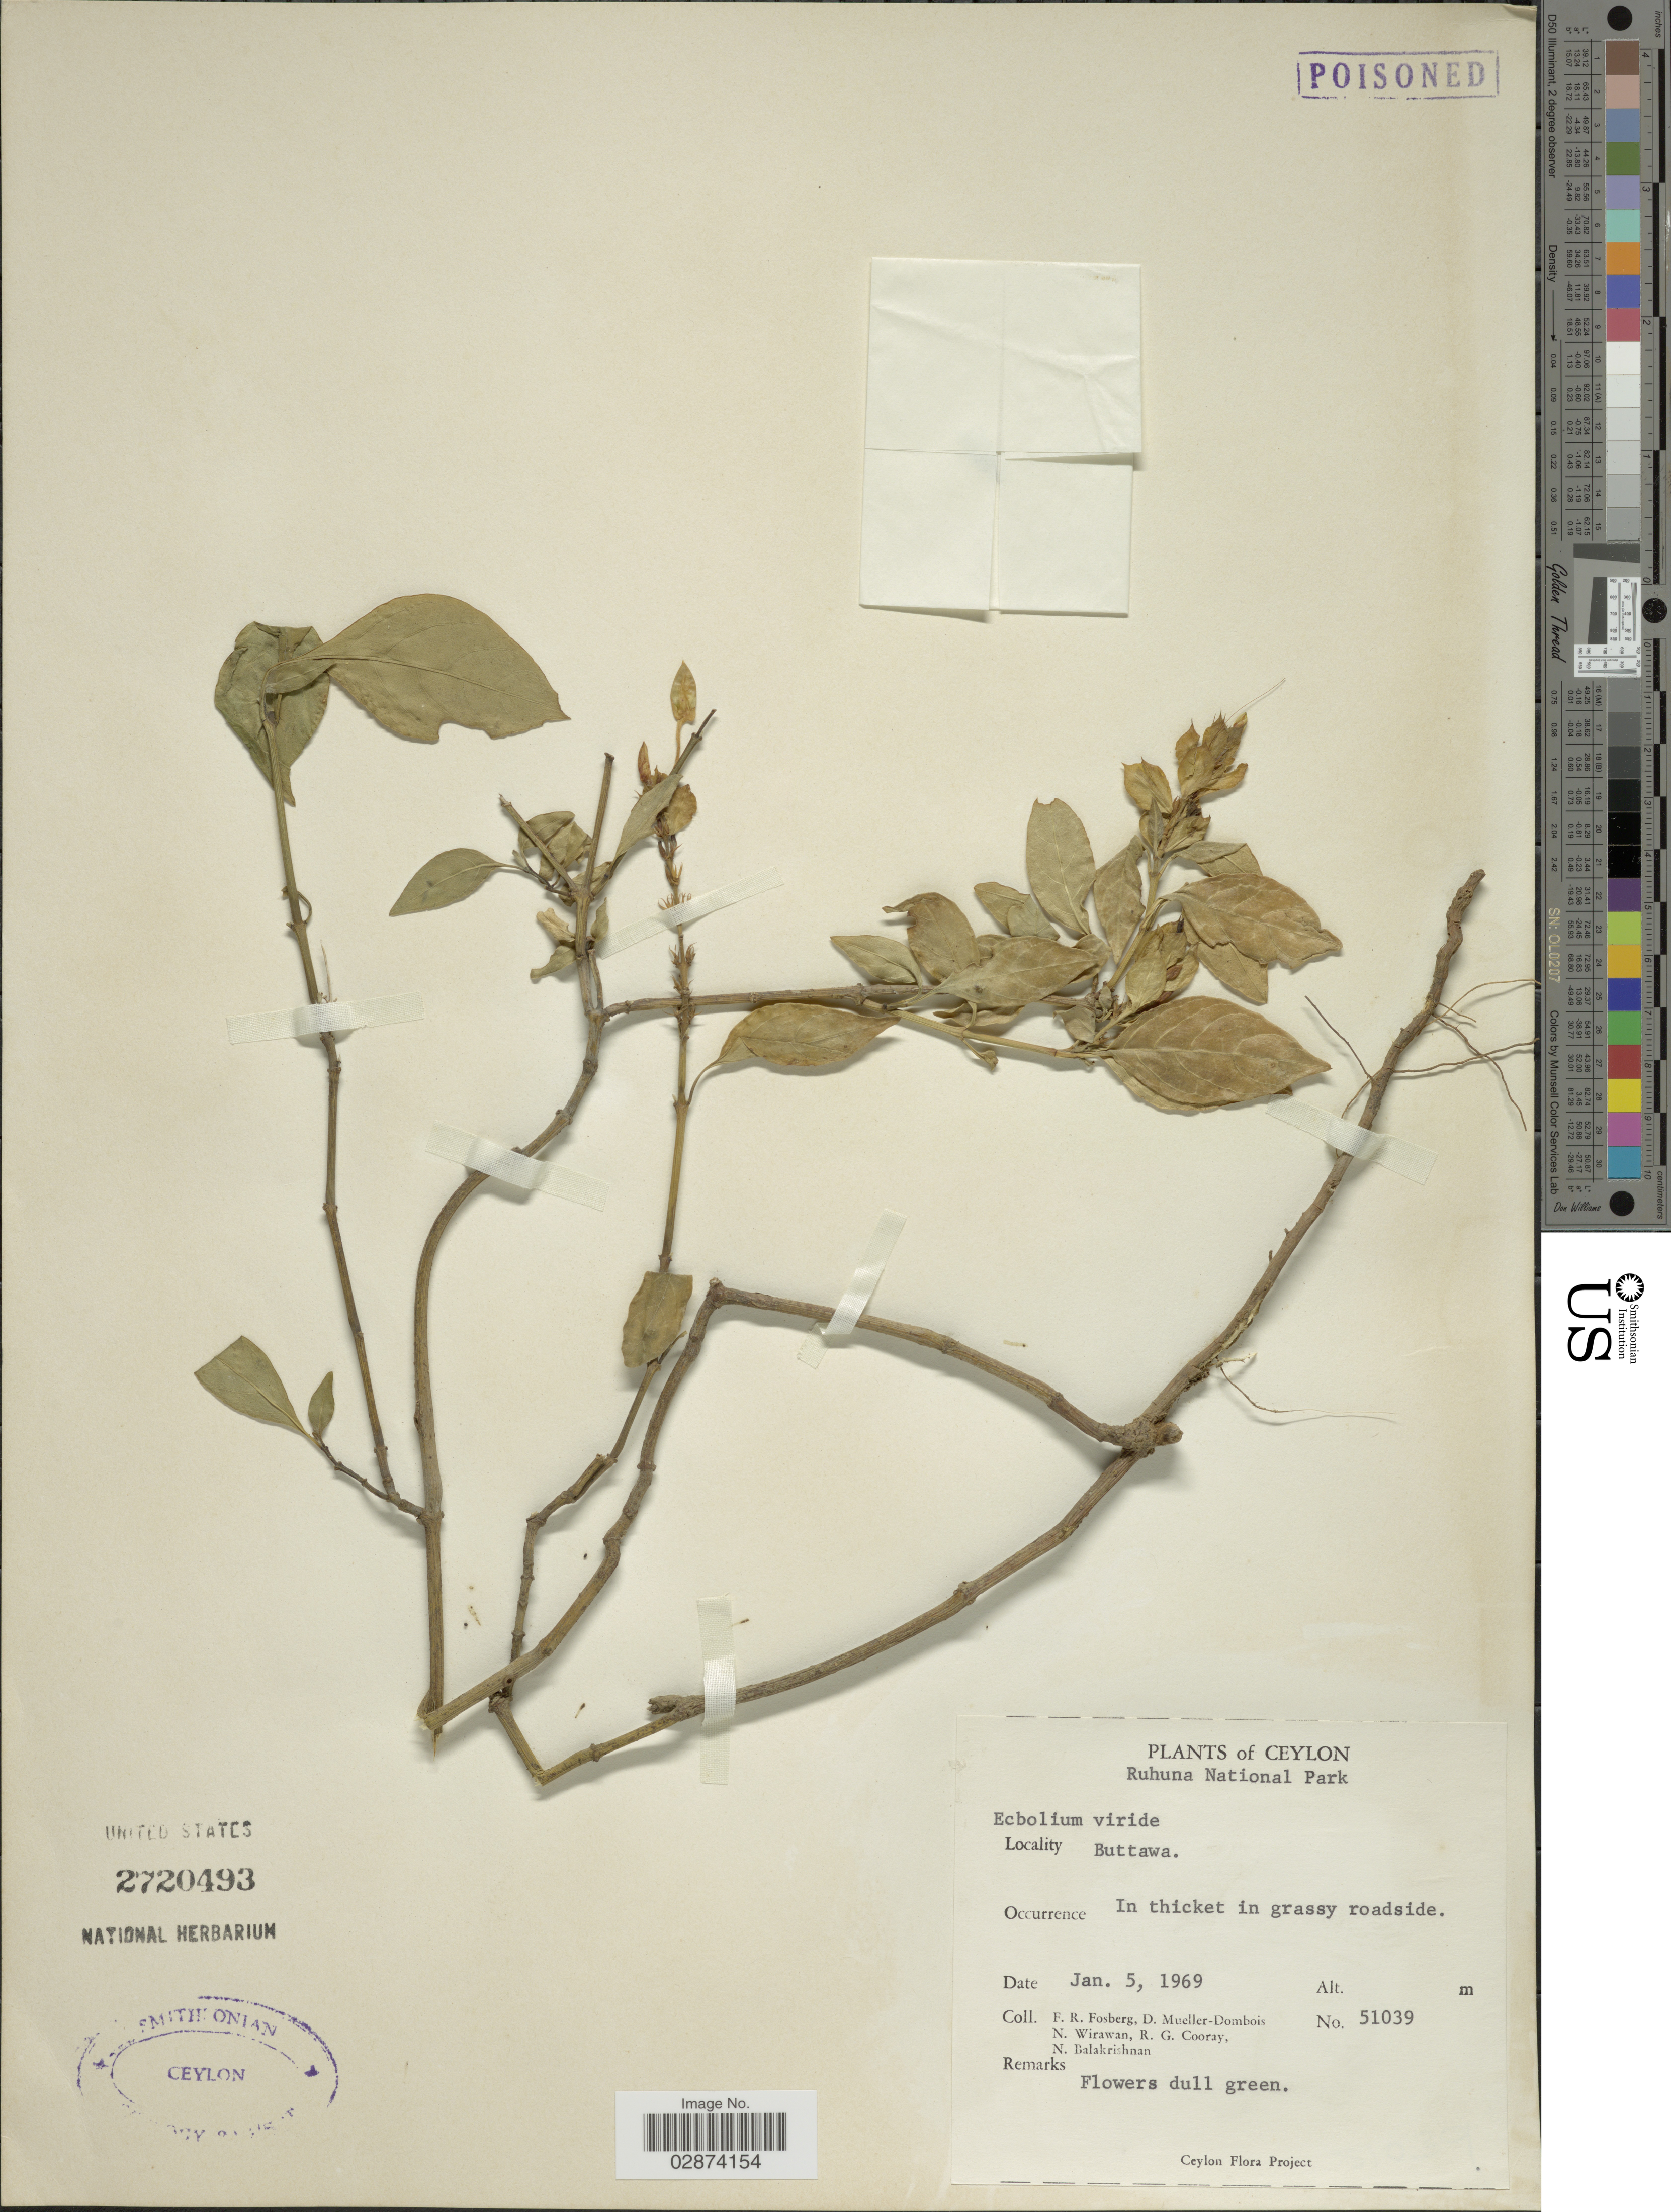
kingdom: Plantae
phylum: Tracheophyta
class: Magnoliopsida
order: Lamiales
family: Acanthaceae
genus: Ecbolium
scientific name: Ecbolium viride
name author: (Forssk.) Alston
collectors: F. R. Fosberg, D. Mueller-Dombois, N. Wirawan, R. Cooray & N. Balakrishnan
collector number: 51039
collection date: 1969-01-05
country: Sri Lanka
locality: Ceylon. Ruhuna National Park. Buttawa.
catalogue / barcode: US 2720493